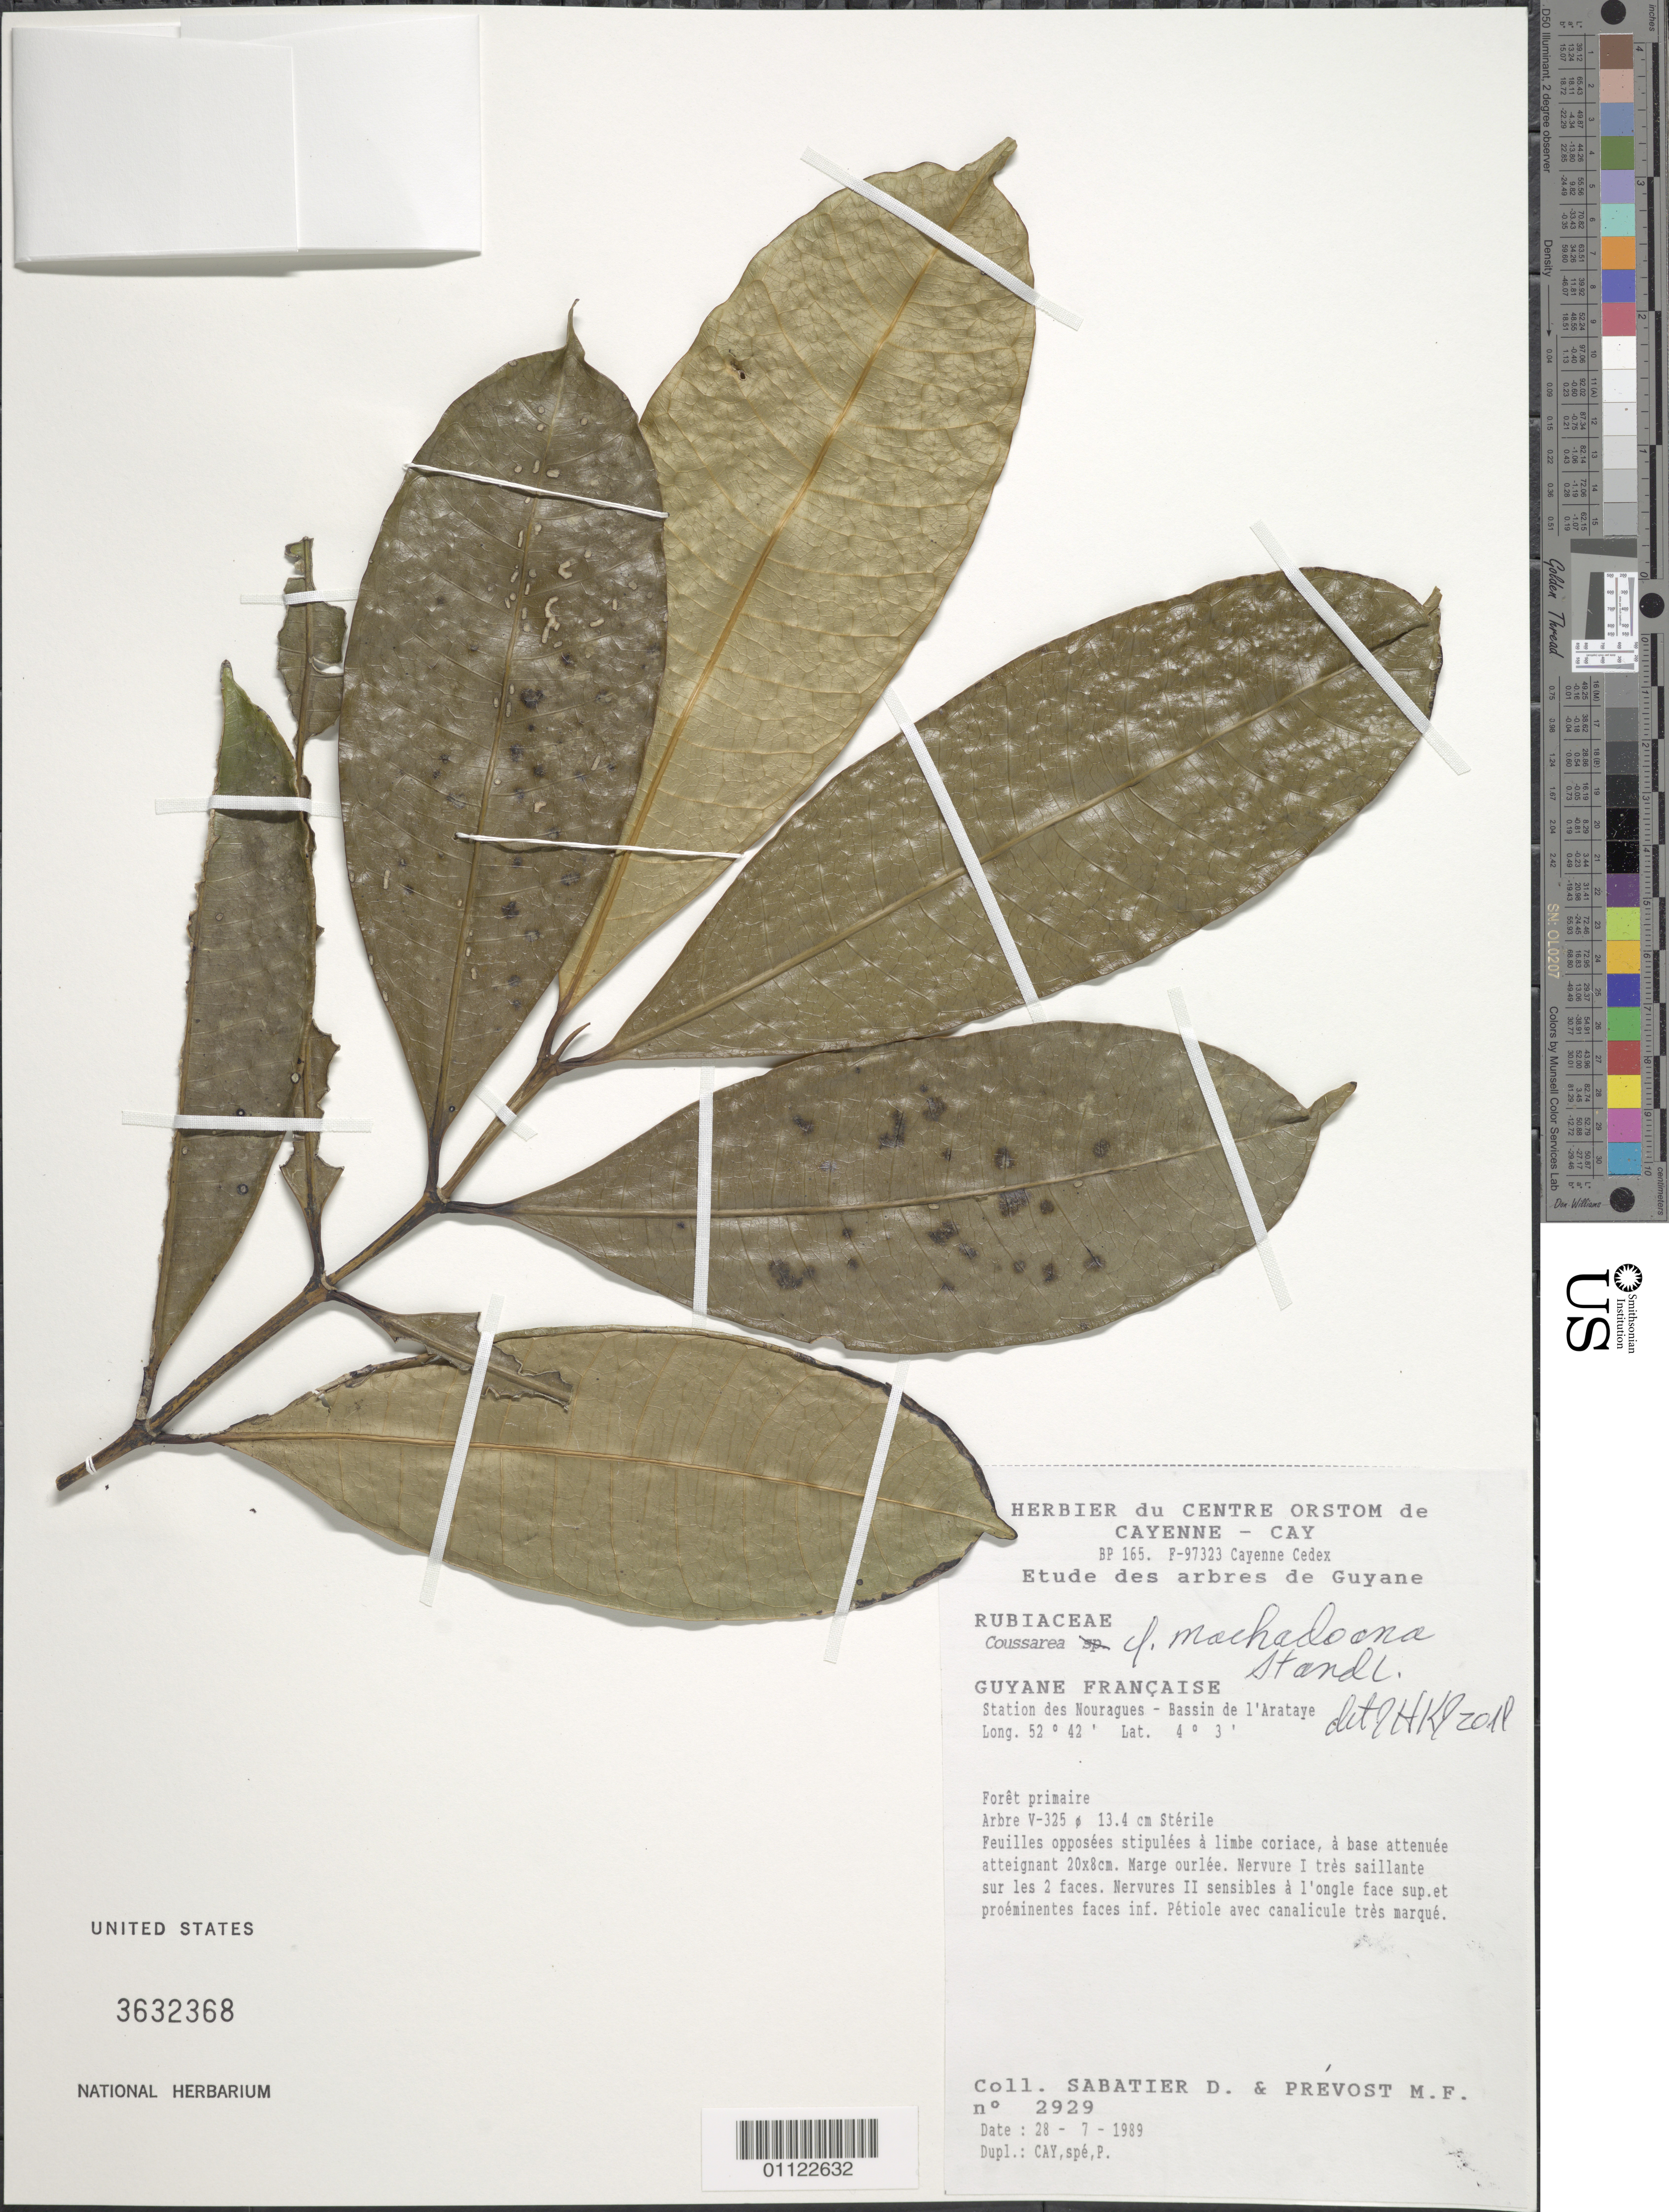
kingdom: Plantae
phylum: Tracheophyta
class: Magnoliopsida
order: Gentianales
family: Rubiaceae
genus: Coussarea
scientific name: Coussarea machadoana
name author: Standl.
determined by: Kirkbride, J. H.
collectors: D. Sabatier & M.-F. Prévost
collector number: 2929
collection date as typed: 28-Jul-89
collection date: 1989-07-28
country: French Guiana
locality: Station des Nouragues, Bassin de l'Approuague, Arataye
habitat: Primary forest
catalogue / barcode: US 3632368